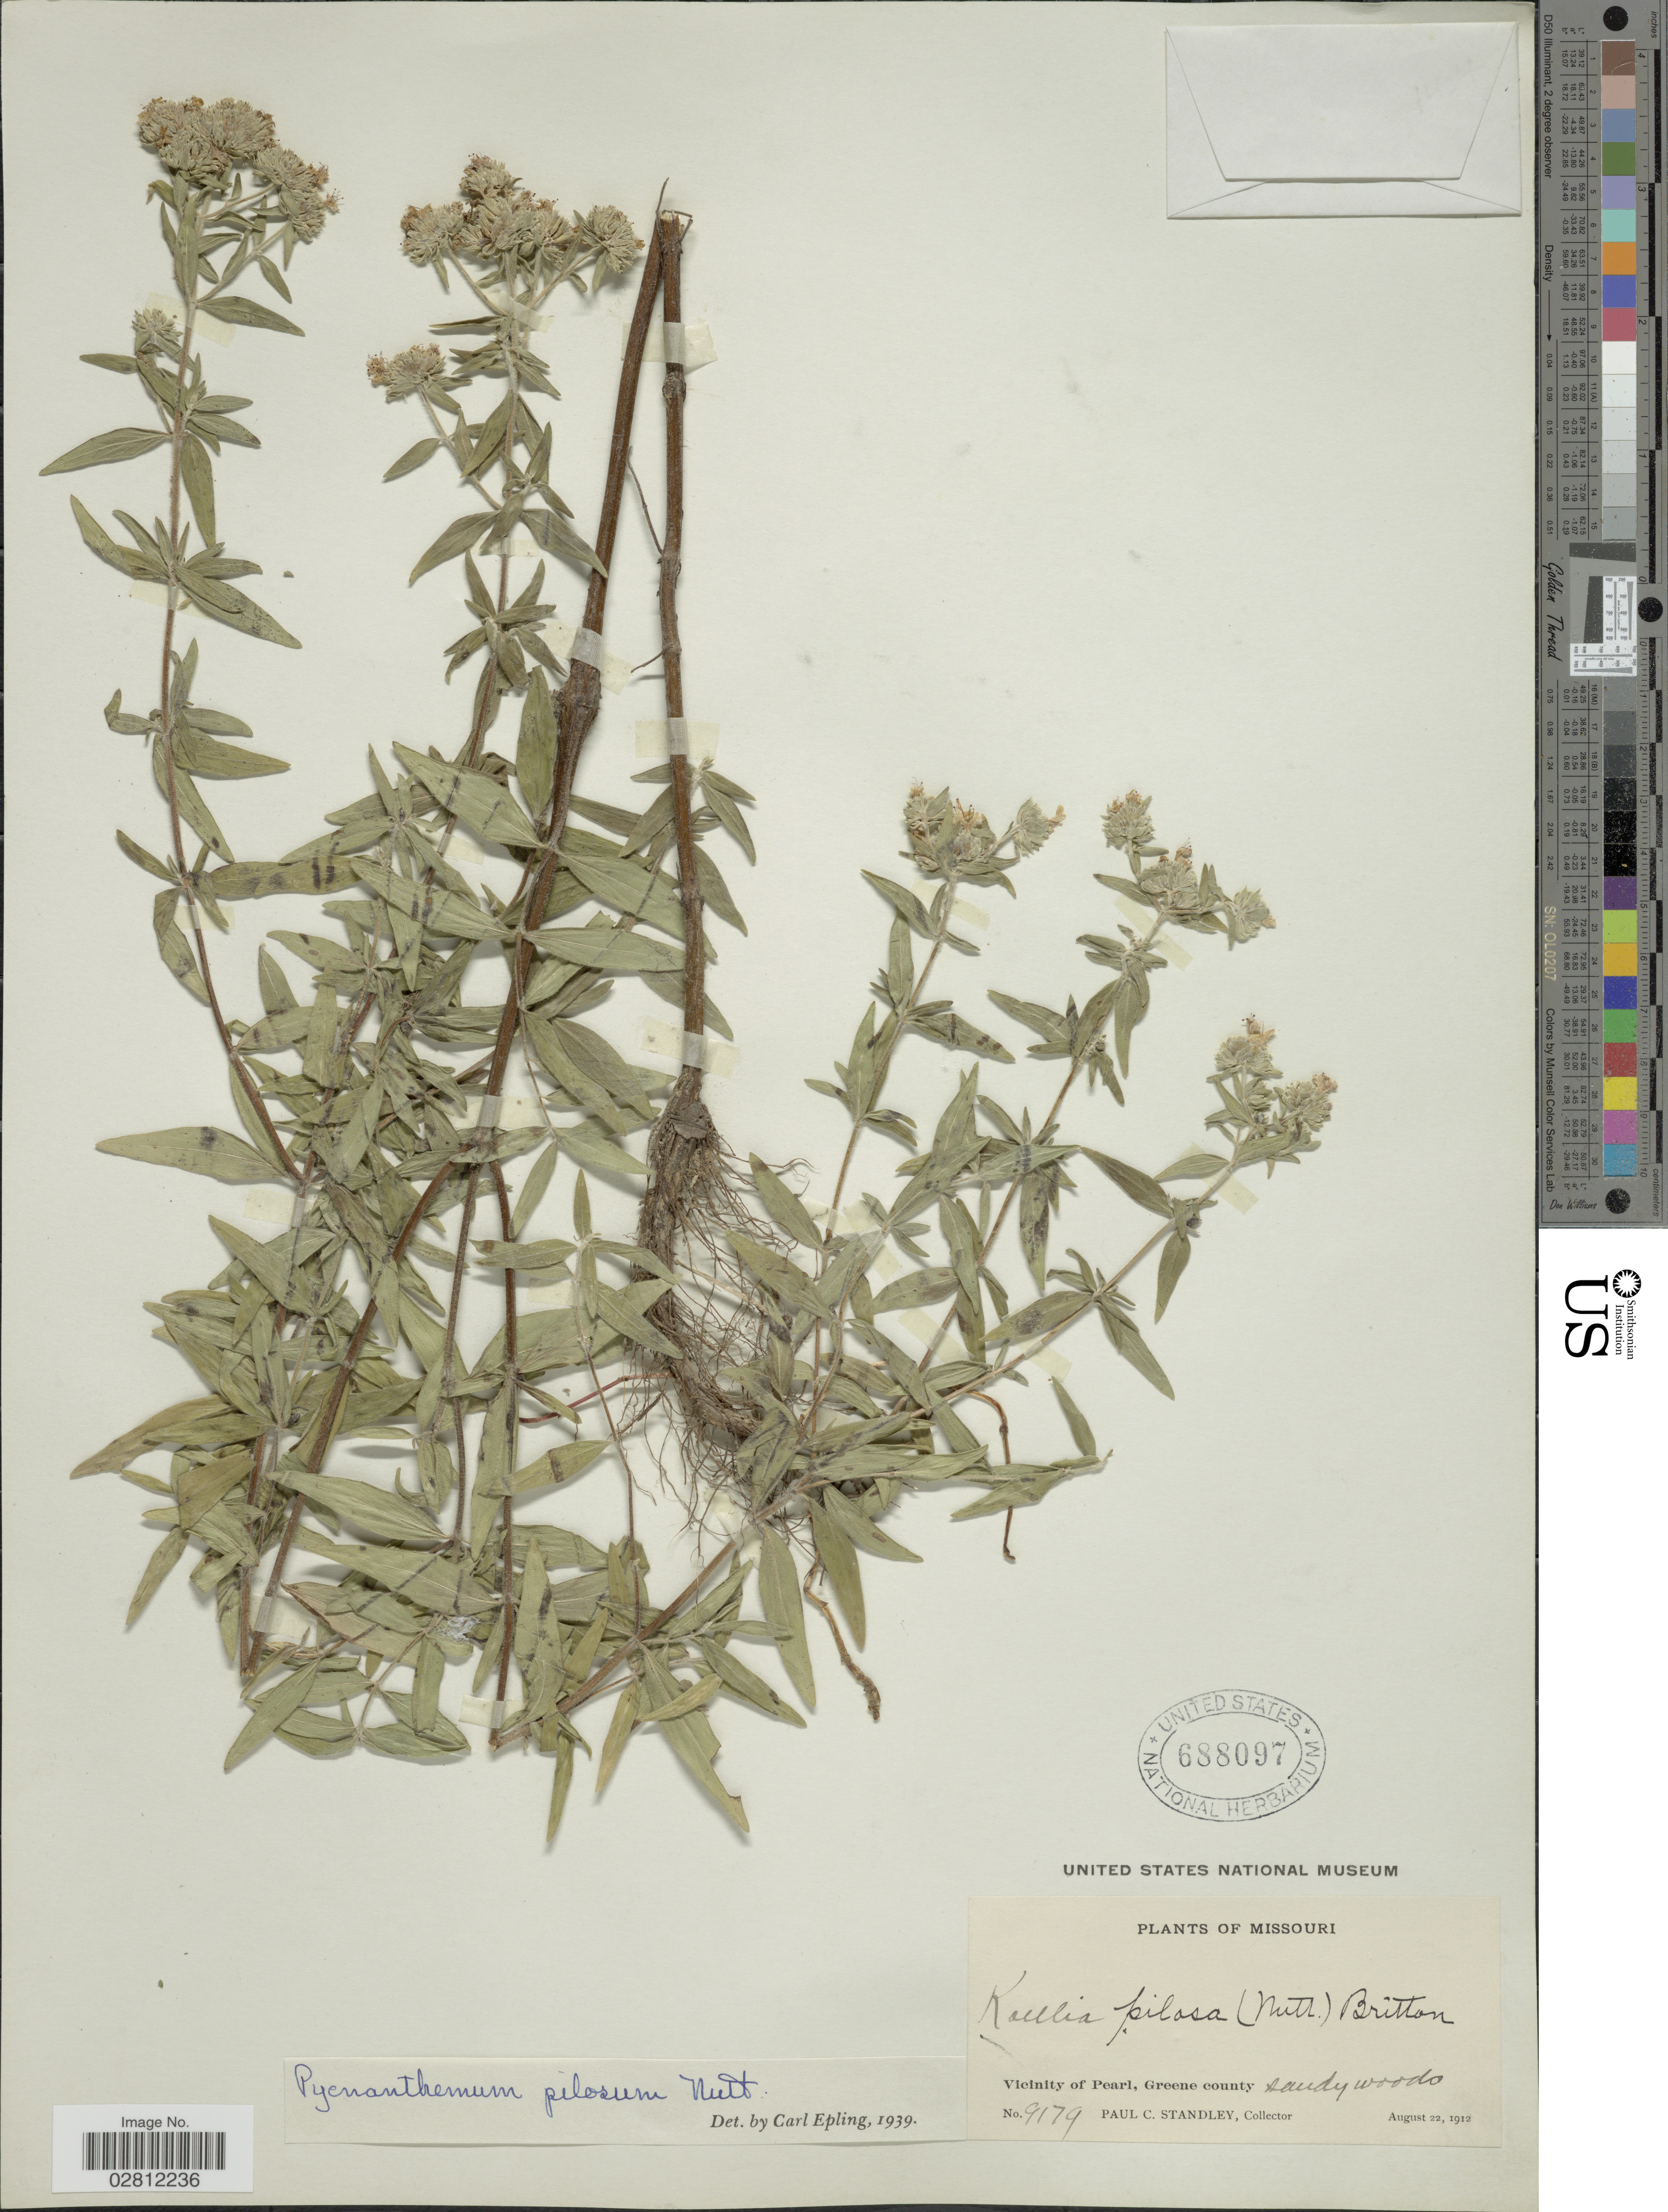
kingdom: Plantae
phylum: Tracheophyta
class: Magnoliopsida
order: Lamiales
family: Lamiaceae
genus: Pycnanthemum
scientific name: Pycnanthemum pilosum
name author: Nutt.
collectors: P. C. Standley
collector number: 9179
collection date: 1912-08-22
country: United States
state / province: Missouri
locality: Vicinity of Pearl, Greene county.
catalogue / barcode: US 688097